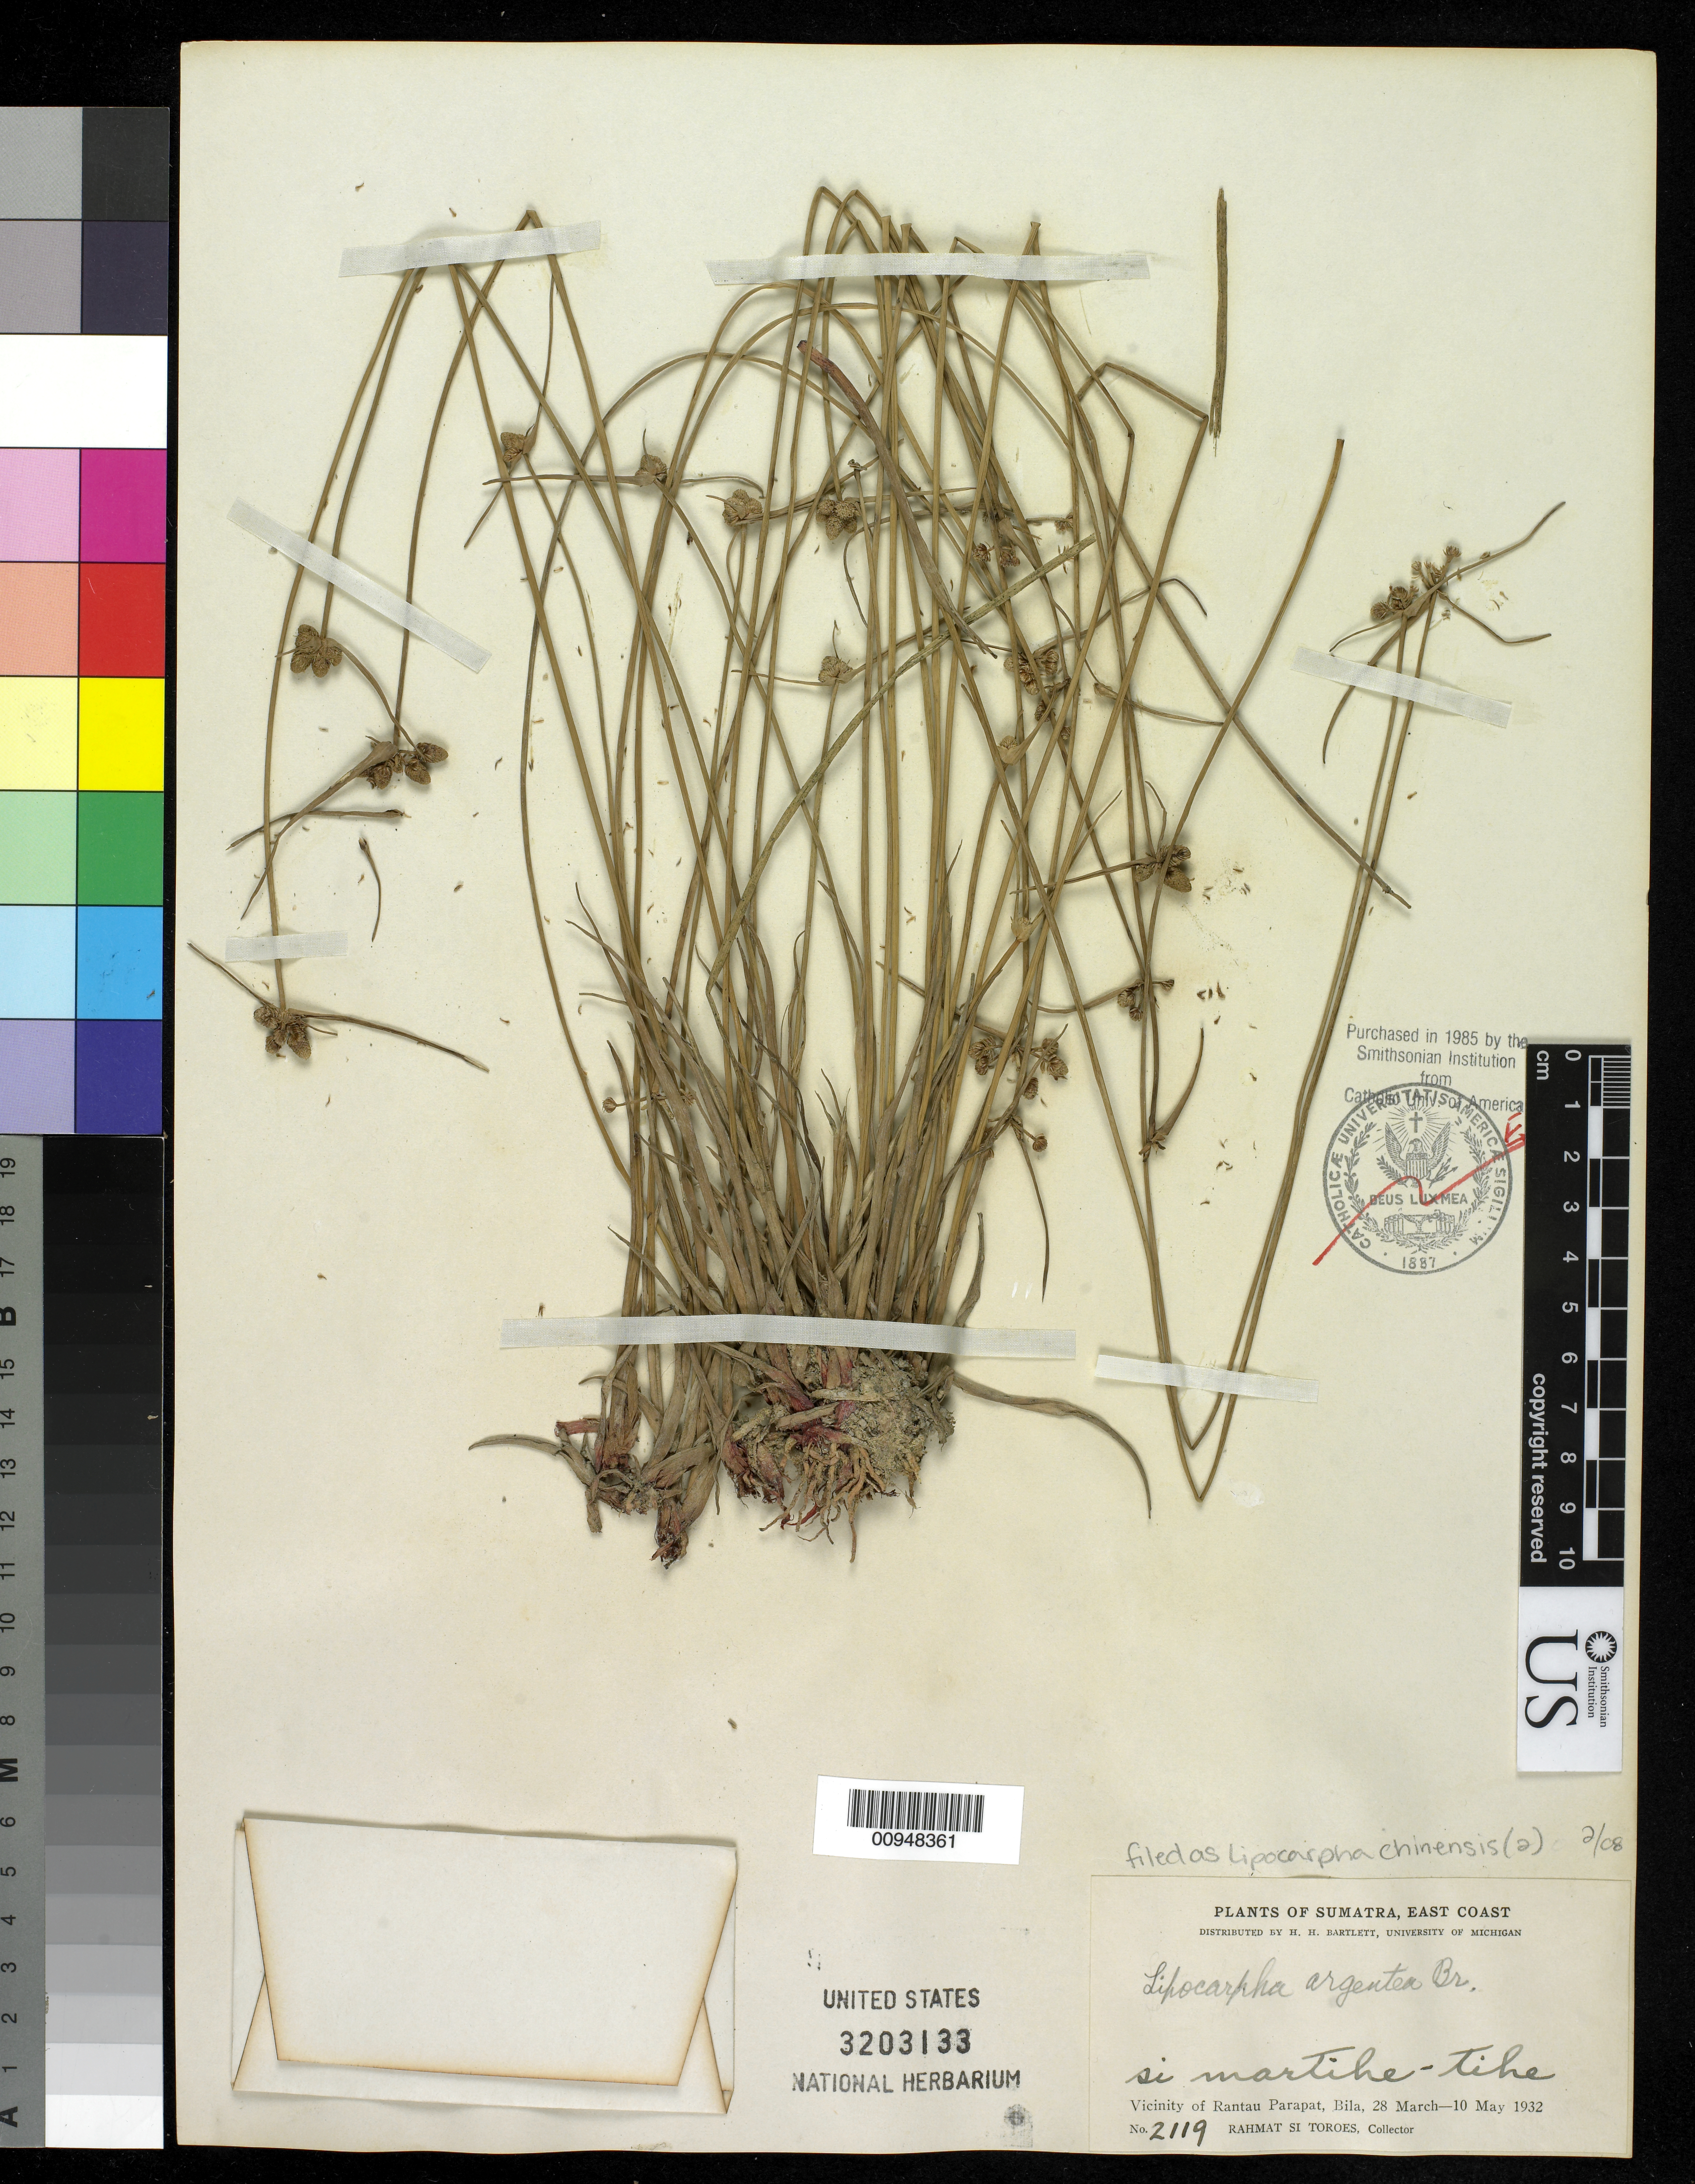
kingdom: Plantae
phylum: Tracheophyta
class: Liliopsida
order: Poales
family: Cyperaceae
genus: Cyperus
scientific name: Cyperus albescens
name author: (Steud.) Larridon & Govaerts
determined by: Strong, M. T., (US), Smithsonian Institution - National Museum of Natural History (UNITED STATES)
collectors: Rahmat Si Boeea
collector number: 2119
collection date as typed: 28 Mar 1932 to 10 May 1932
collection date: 1932-03-28/1932-05-10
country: Indonesia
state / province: Sumatra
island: Sumatra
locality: vicinity of Rantau Parapat, Bila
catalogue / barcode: US 3203133